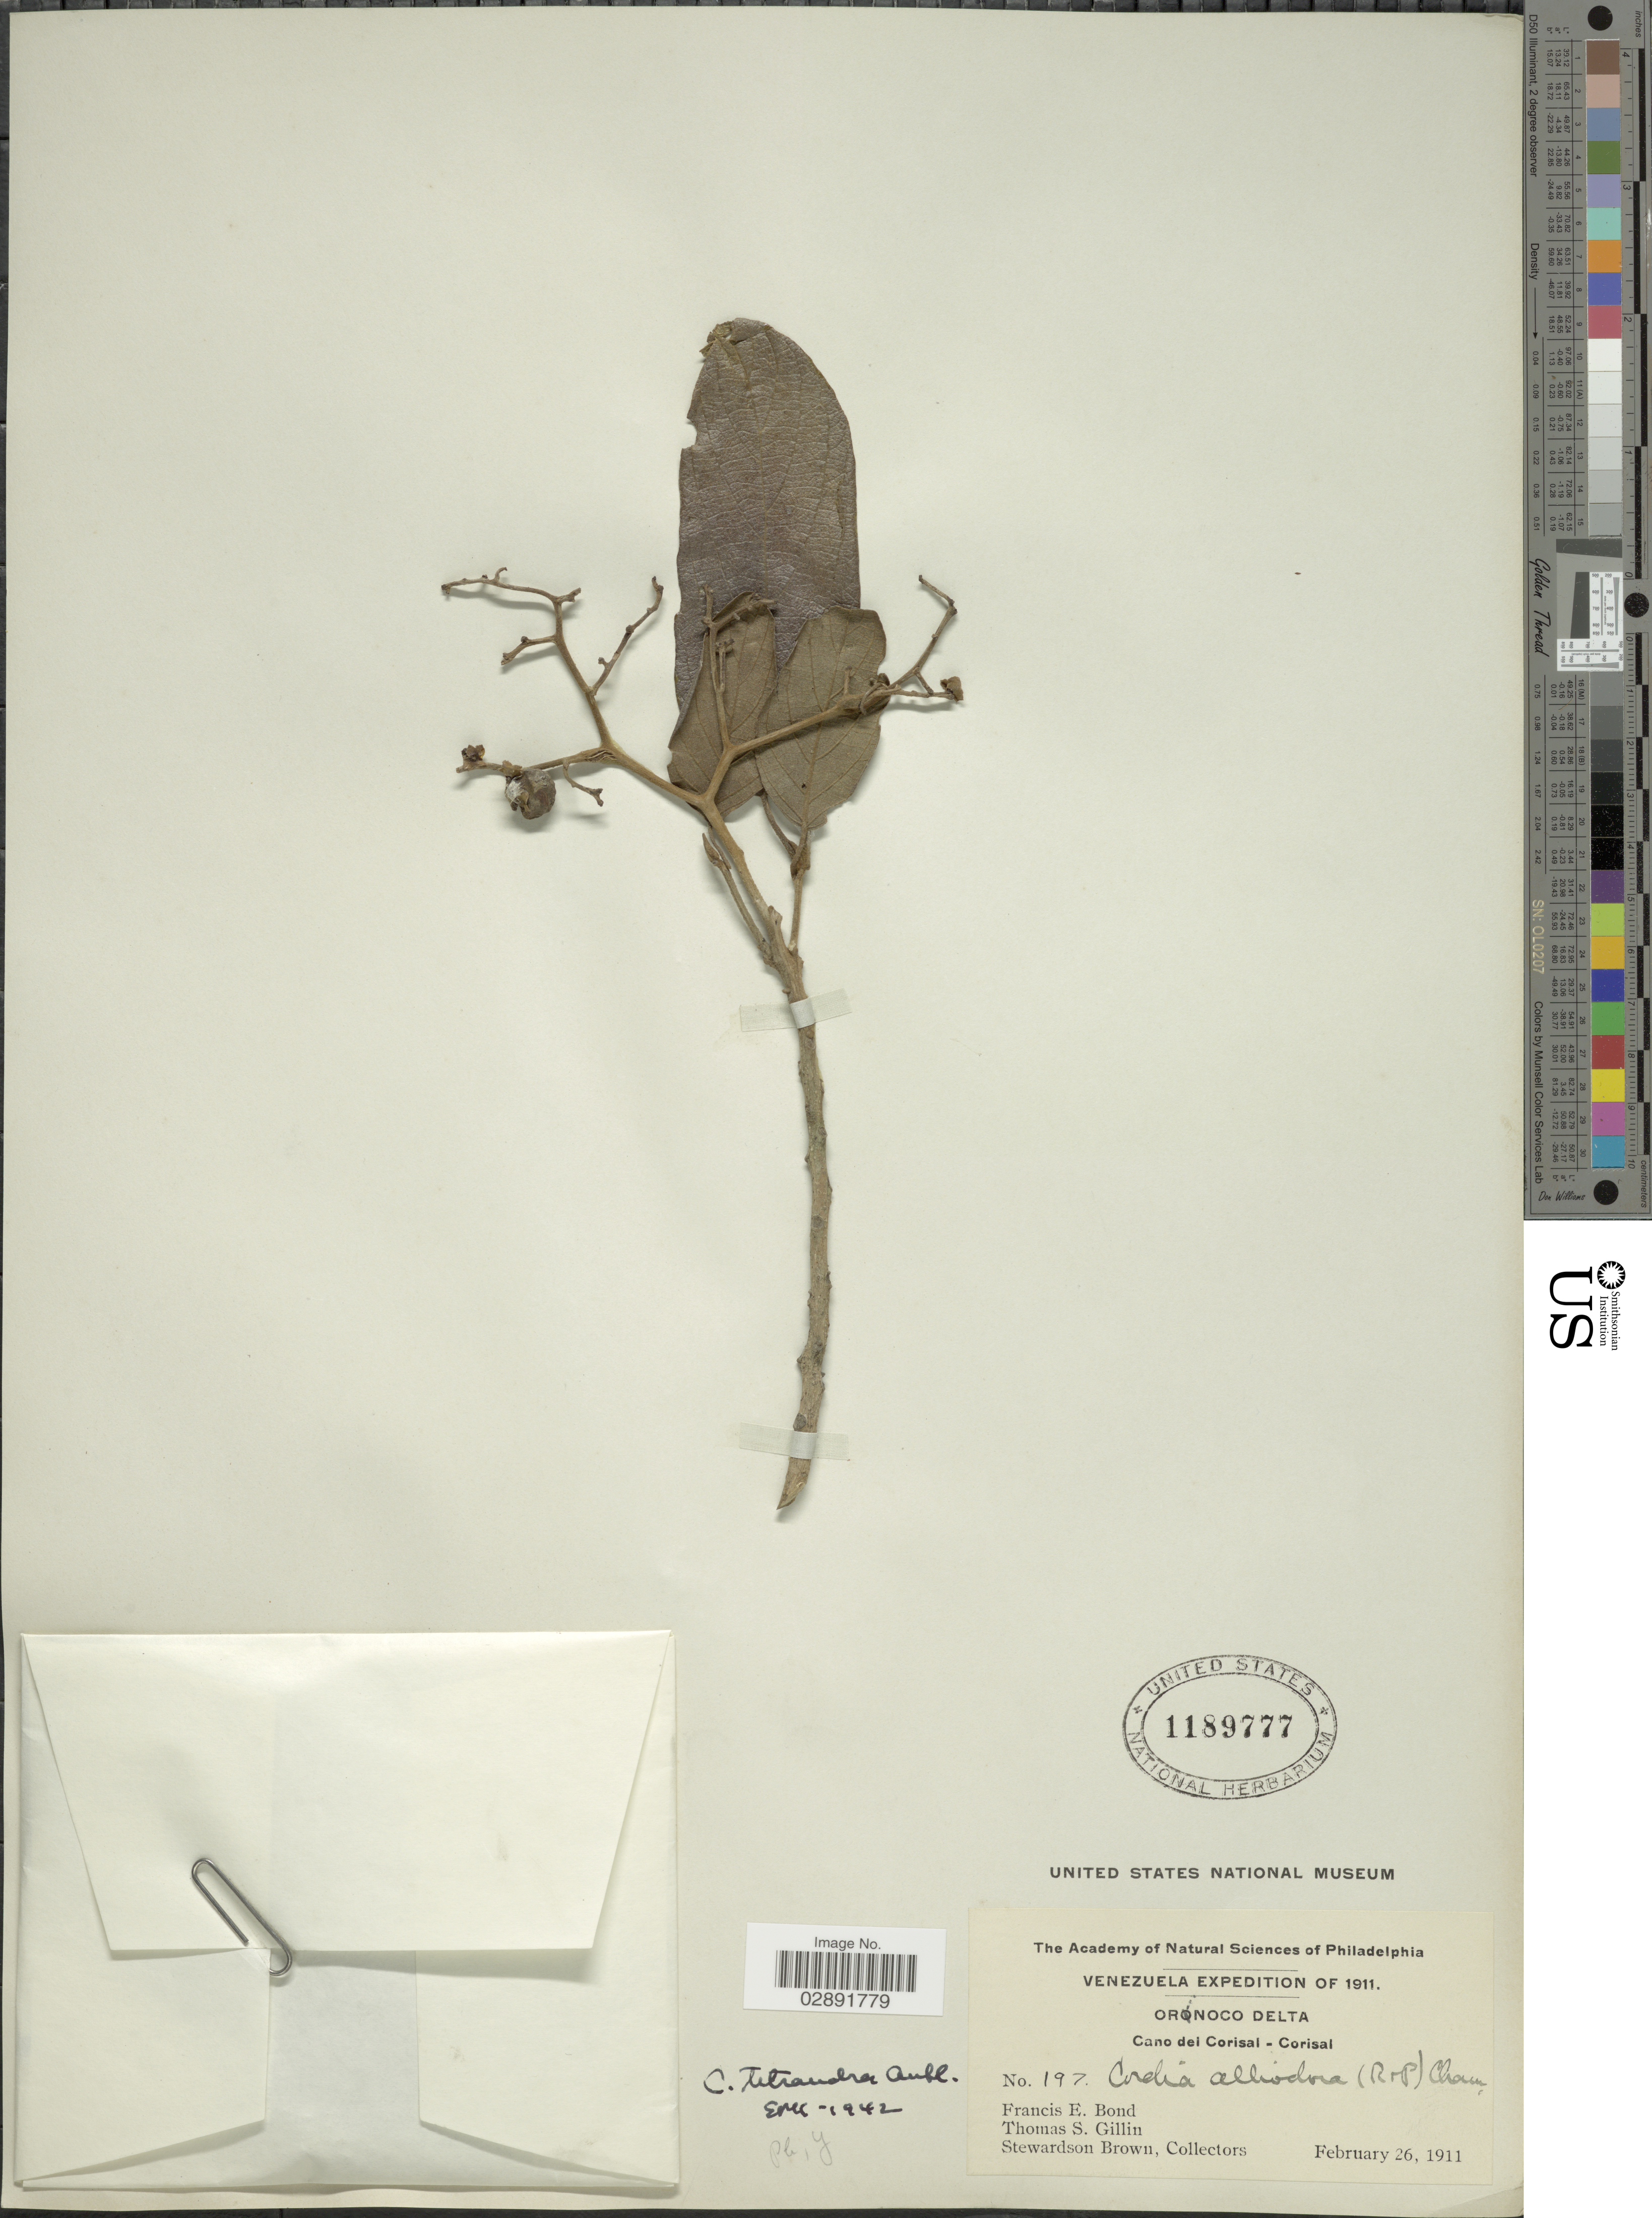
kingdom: Plantae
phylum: Tracheophyta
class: Magnoliopsida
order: Boraginales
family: Cordiaceae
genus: Cordia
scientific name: Cordia tetrandra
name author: Aubl.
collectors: F. Bond, T. Gillin & S. Brown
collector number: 197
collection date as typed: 26-28 February 1911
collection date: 1911-02-26/1911-02-28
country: Venezuela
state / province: Monagas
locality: Corozal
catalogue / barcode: US 1189777